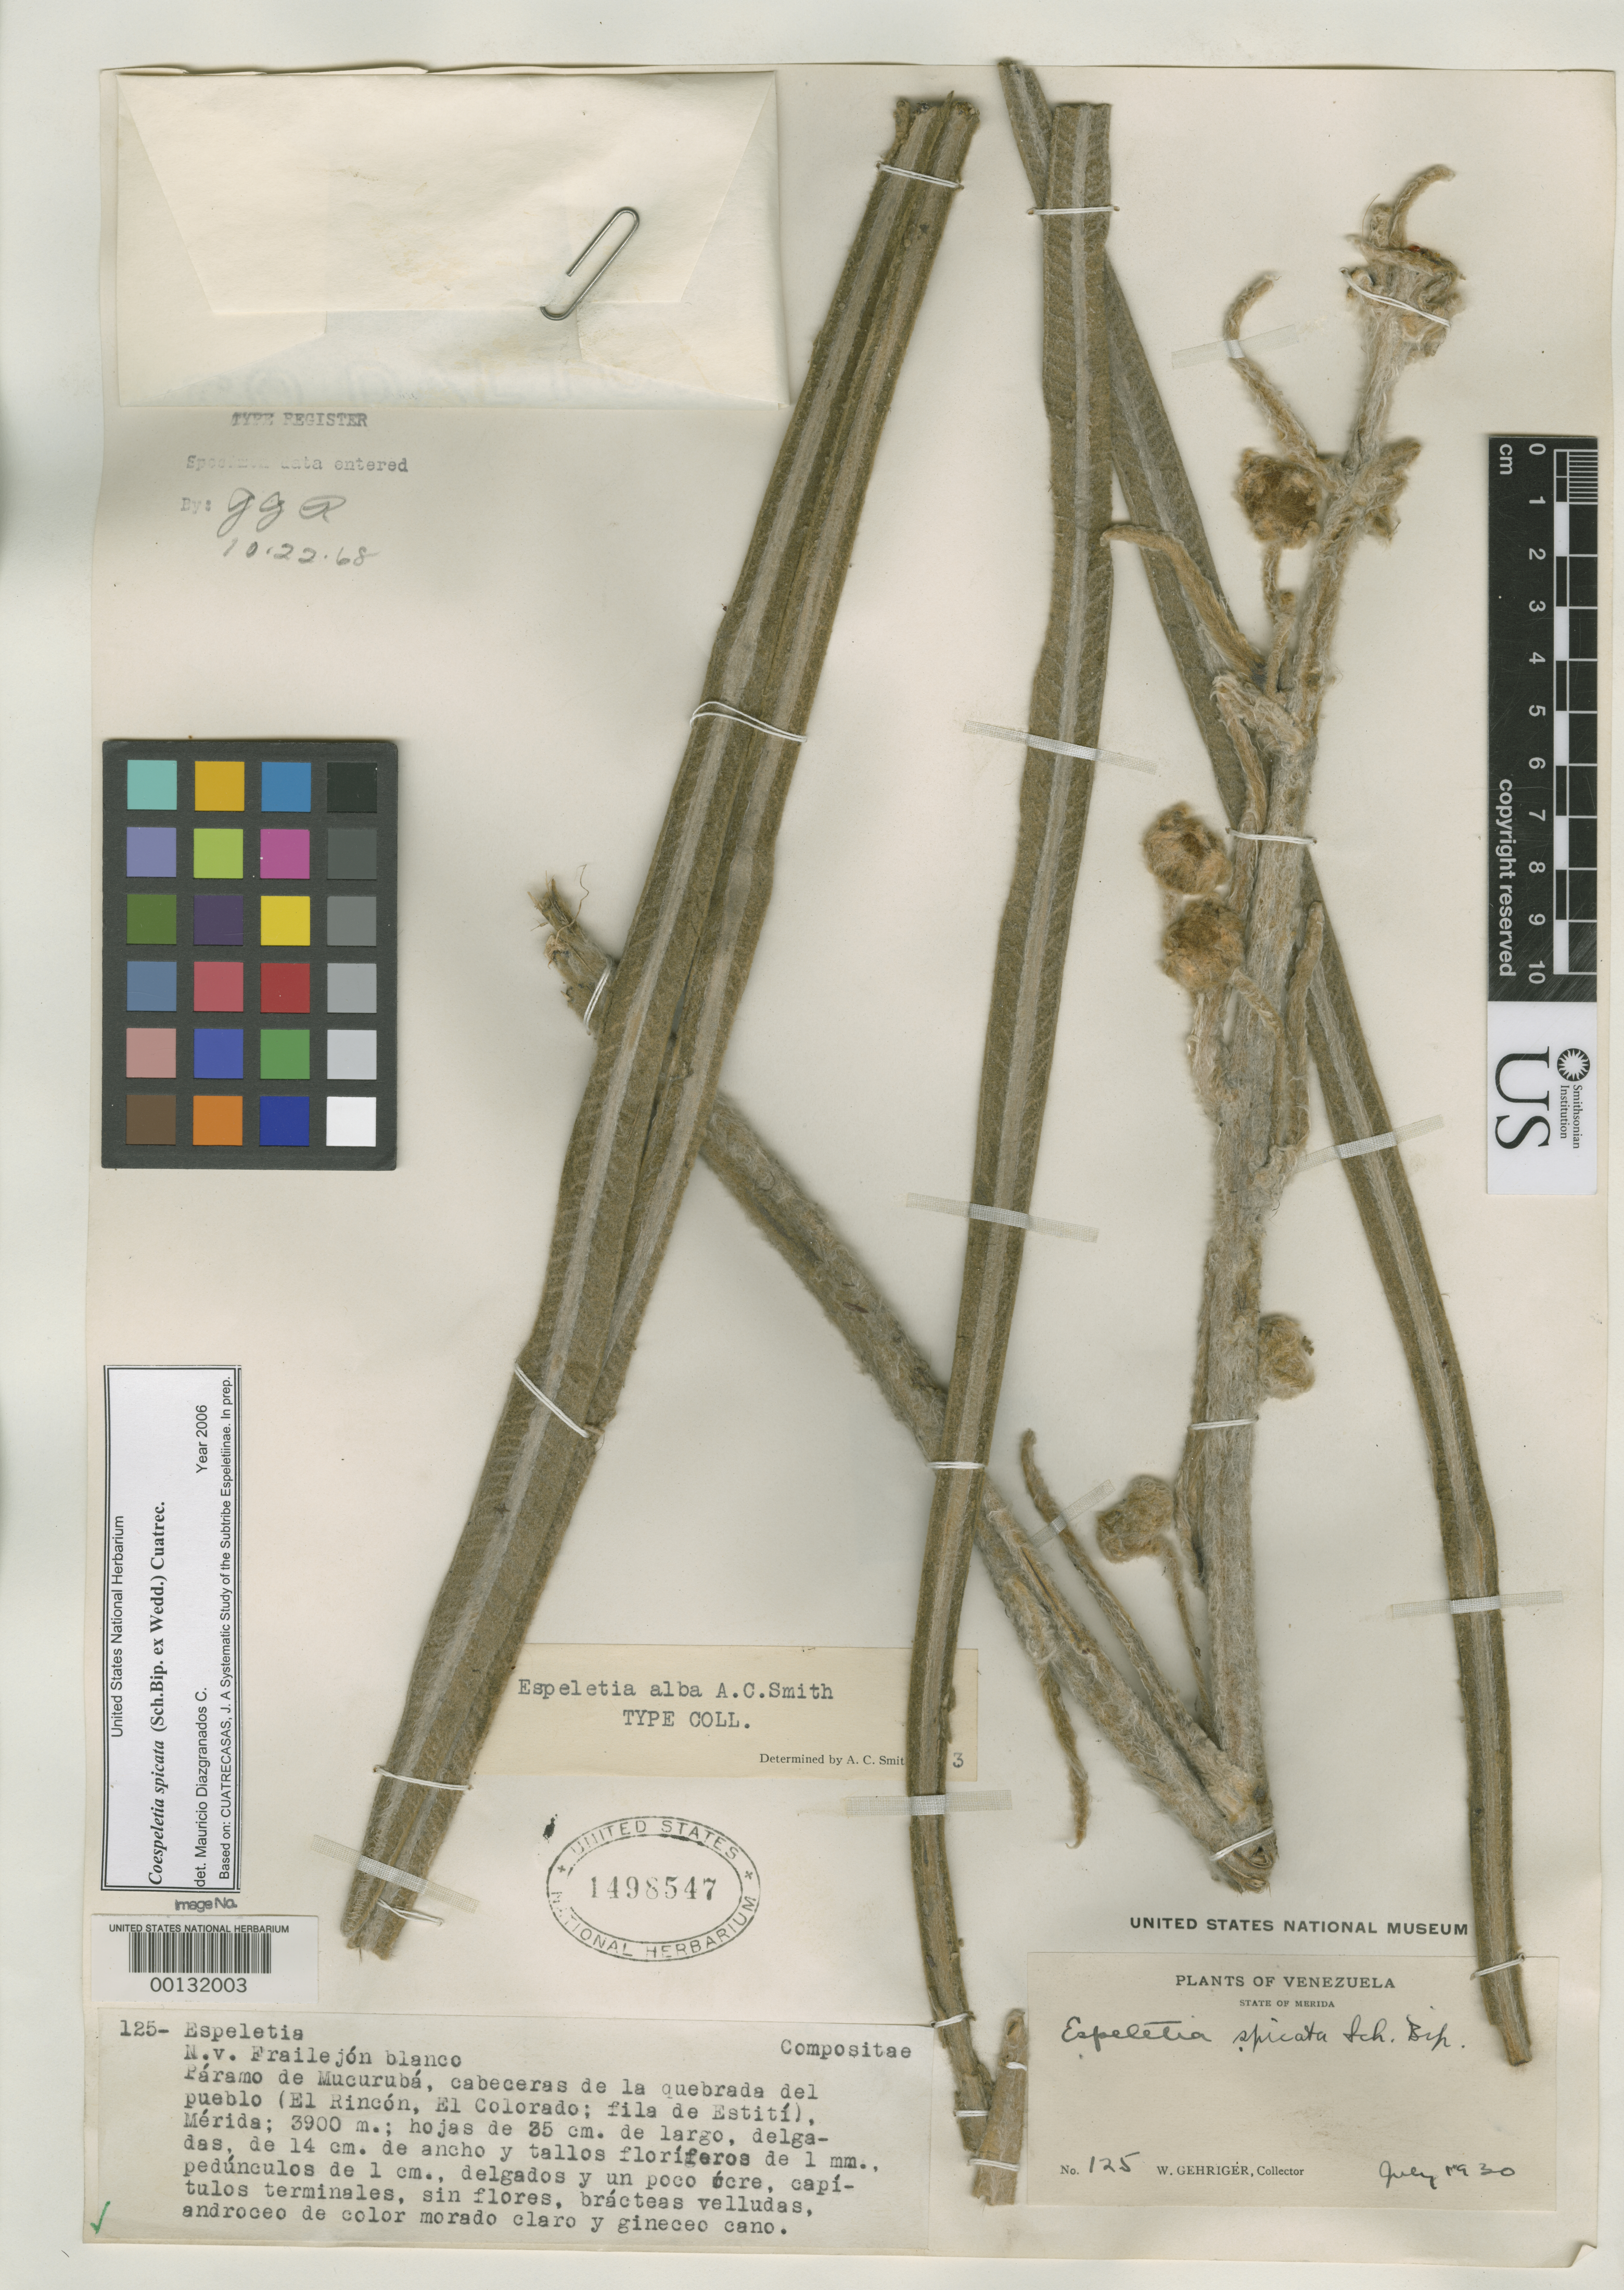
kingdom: Plantae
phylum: Tracheophyta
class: Magnoliopsida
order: Asterales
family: Asteraceae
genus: Espeletia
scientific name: Espeletia batata x E. schultzii Wedd.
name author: A.C. Sm.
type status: Isotype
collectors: W. Gehriger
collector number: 125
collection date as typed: Jul 1930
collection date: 1930-07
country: Venezuela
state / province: Mérida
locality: Páramo de Mucuruba, cabreceras [cabeceras? (headwaters)] de la Quebrada del Pueblo, El Rincon, El Colorado, Fila de Estiti.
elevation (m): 3900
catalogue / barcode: US 1498547